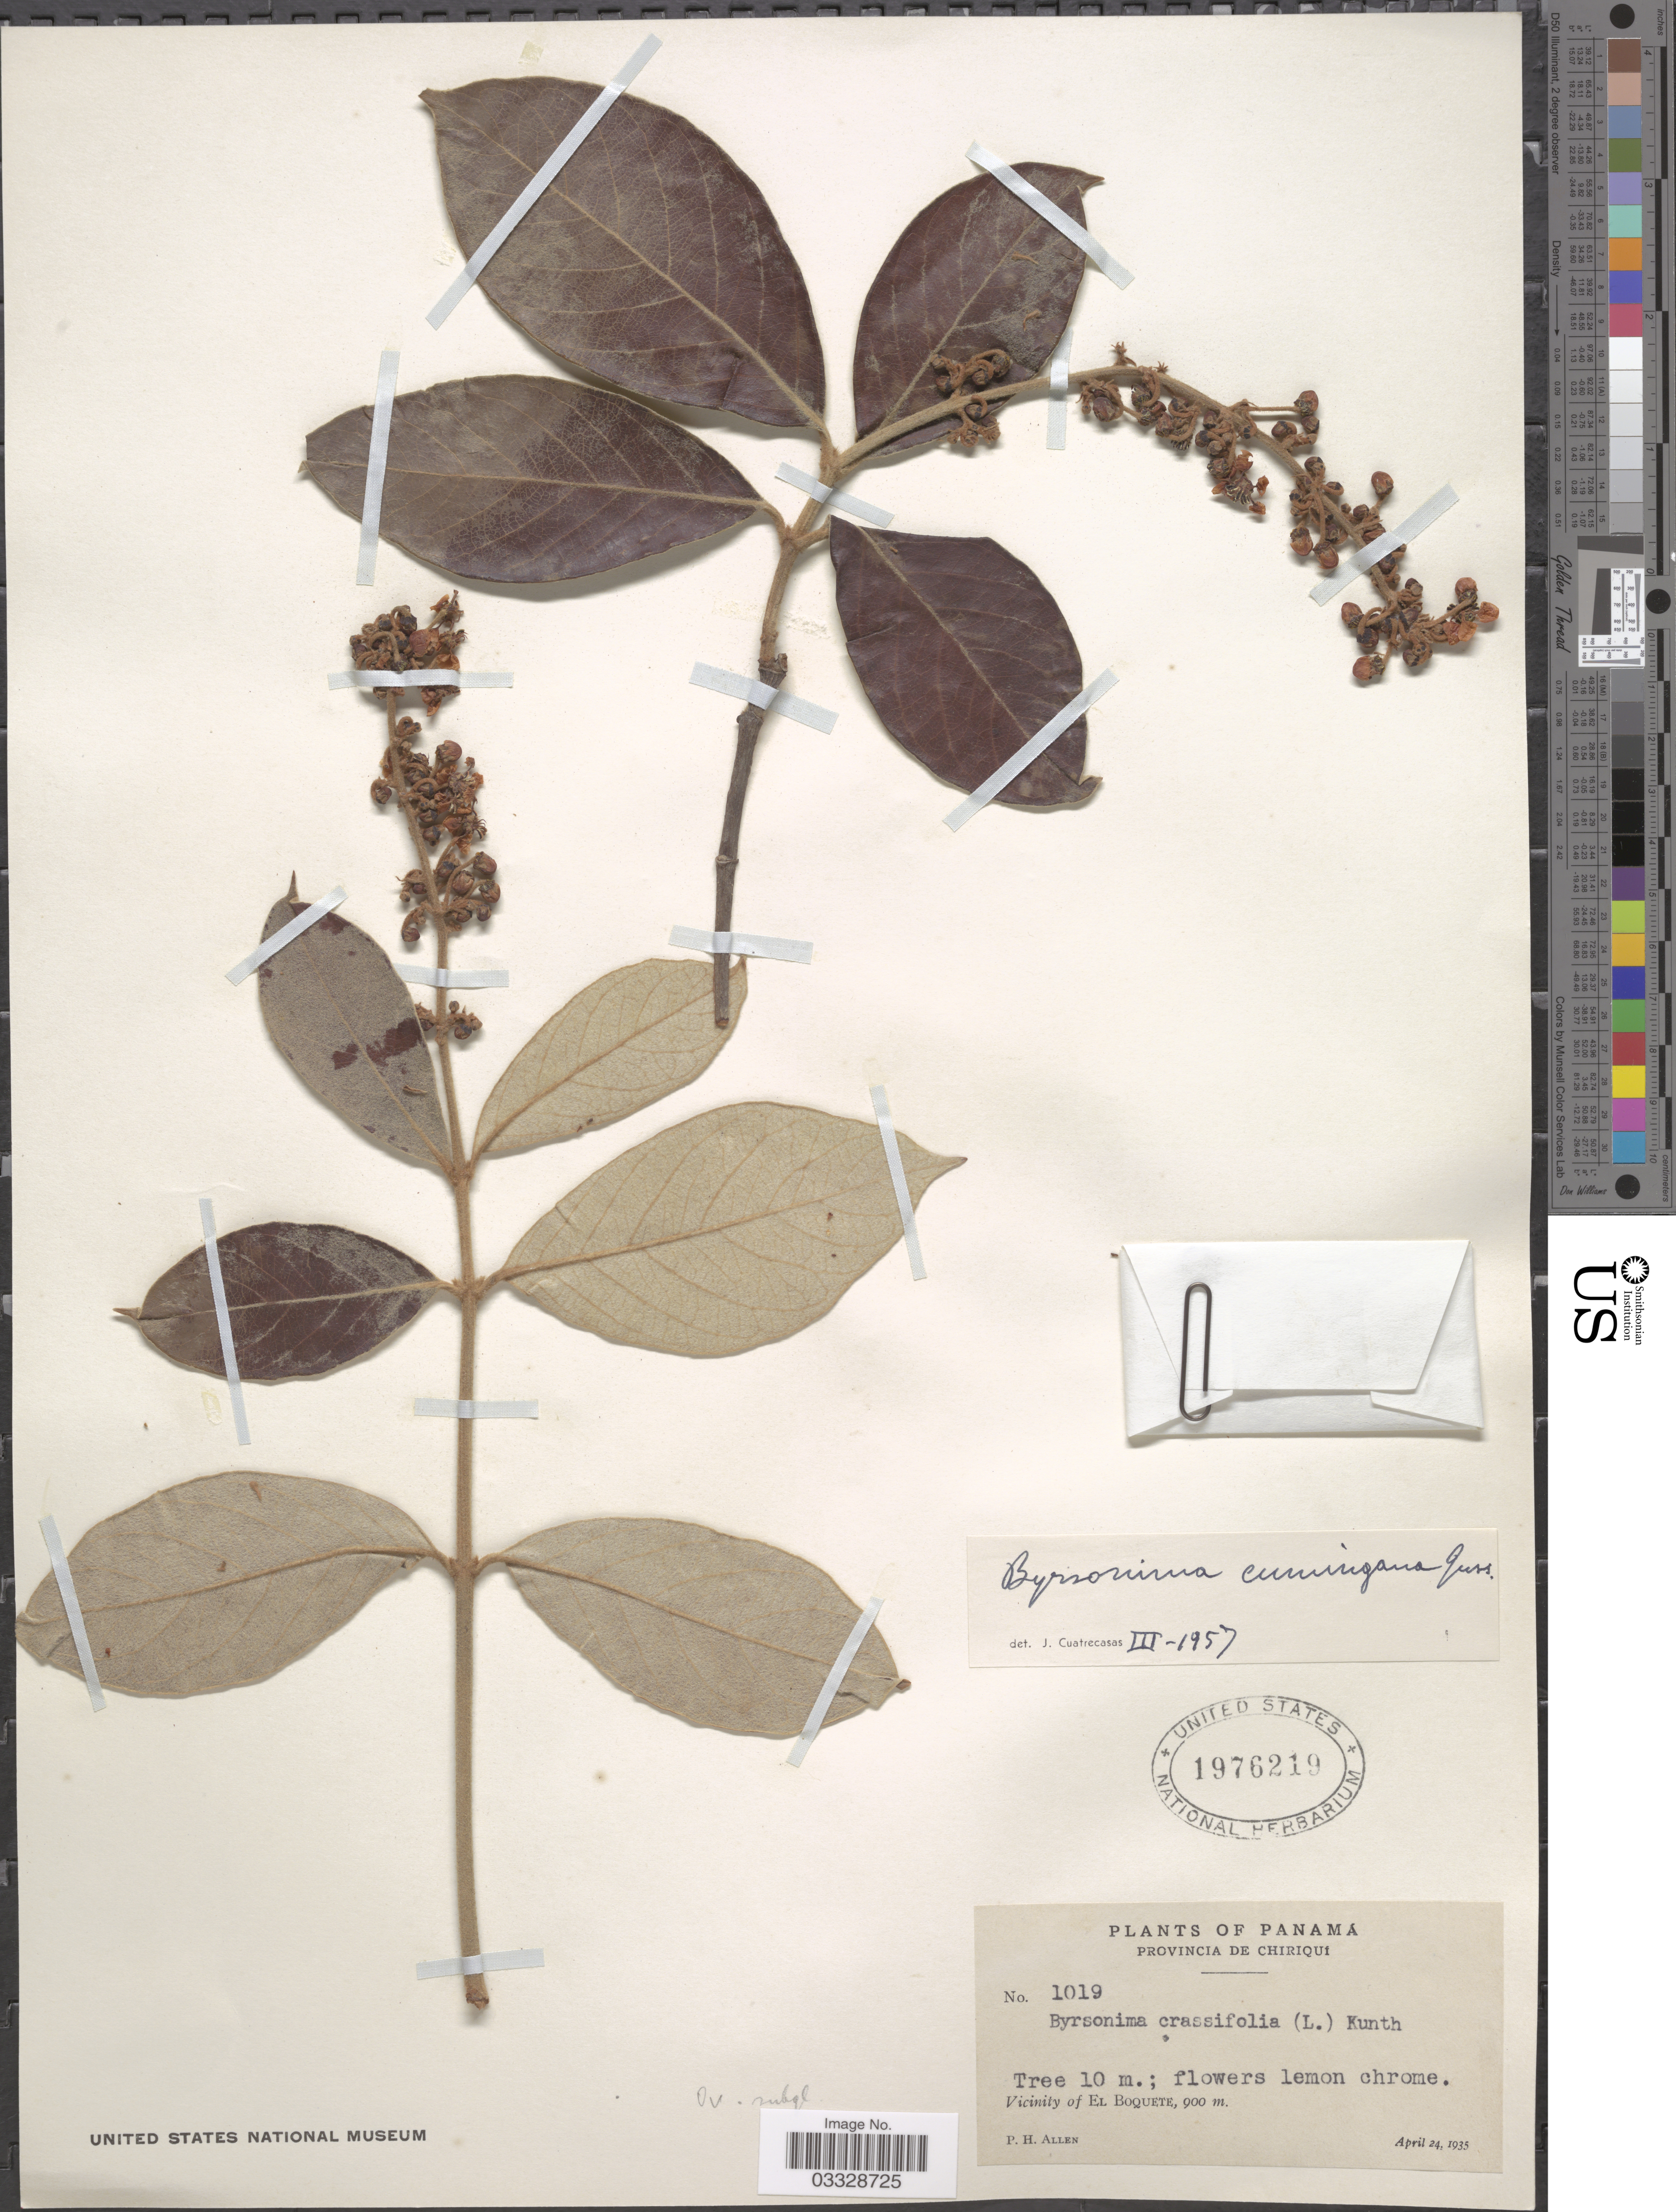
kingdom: Plantae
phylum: Tracheophyta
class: Magnoliopsida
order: Malpighiales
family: Malpighiaceae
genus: Byrsonima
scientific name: Byrsonima crassifolia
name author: (L.) Kunth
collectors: P. H. Allen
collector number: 1019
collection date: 1935-04-24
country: Panama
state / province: Chiriqui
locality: Vicinity of El Boquete.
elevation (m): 900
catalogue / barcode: US 1976219